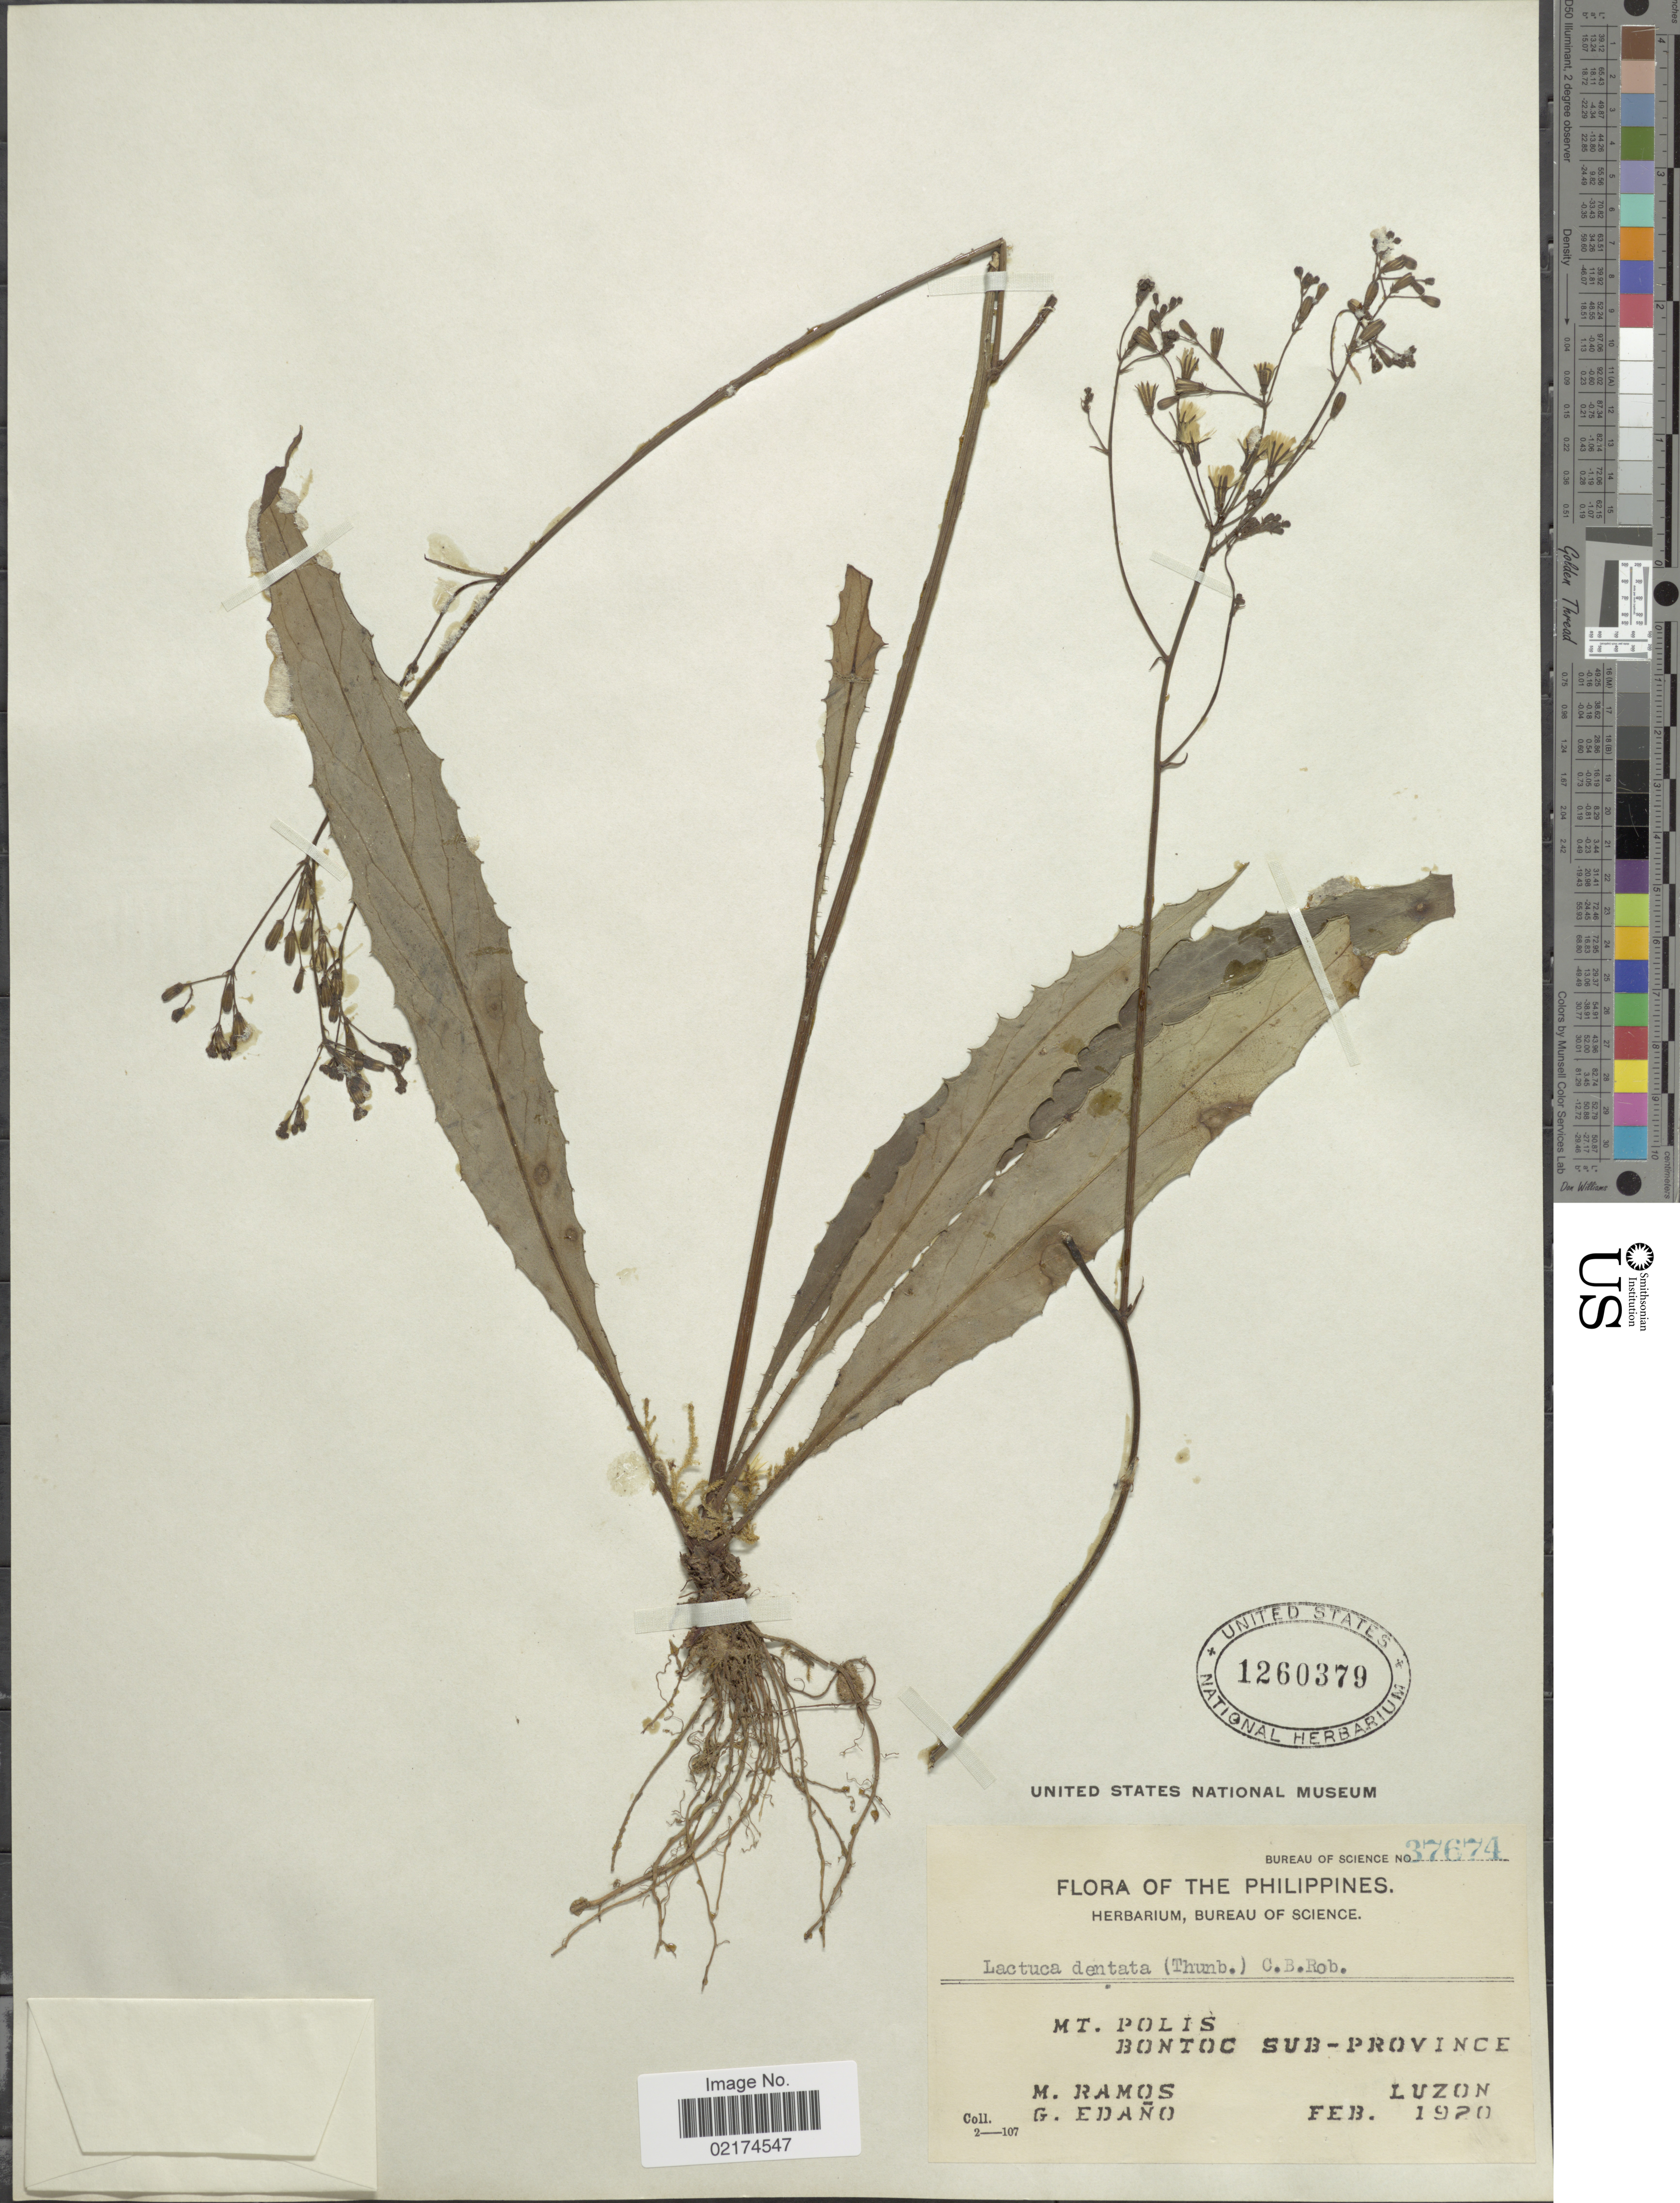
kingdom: Plantae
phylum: Tracheophyta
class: Magnoliopsida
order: Asterales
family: Asteraceae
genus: Ixeridium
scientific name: Ixeridium dentatum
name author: (Thunb.) Tzvelev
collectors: M. Ramos & G. Edaño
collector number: Bureau Of Science 37674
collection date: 1920-02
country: Philippines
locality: Mt. Polis, Bontoc Sub-Province, Luzon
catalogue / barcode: US 1260379